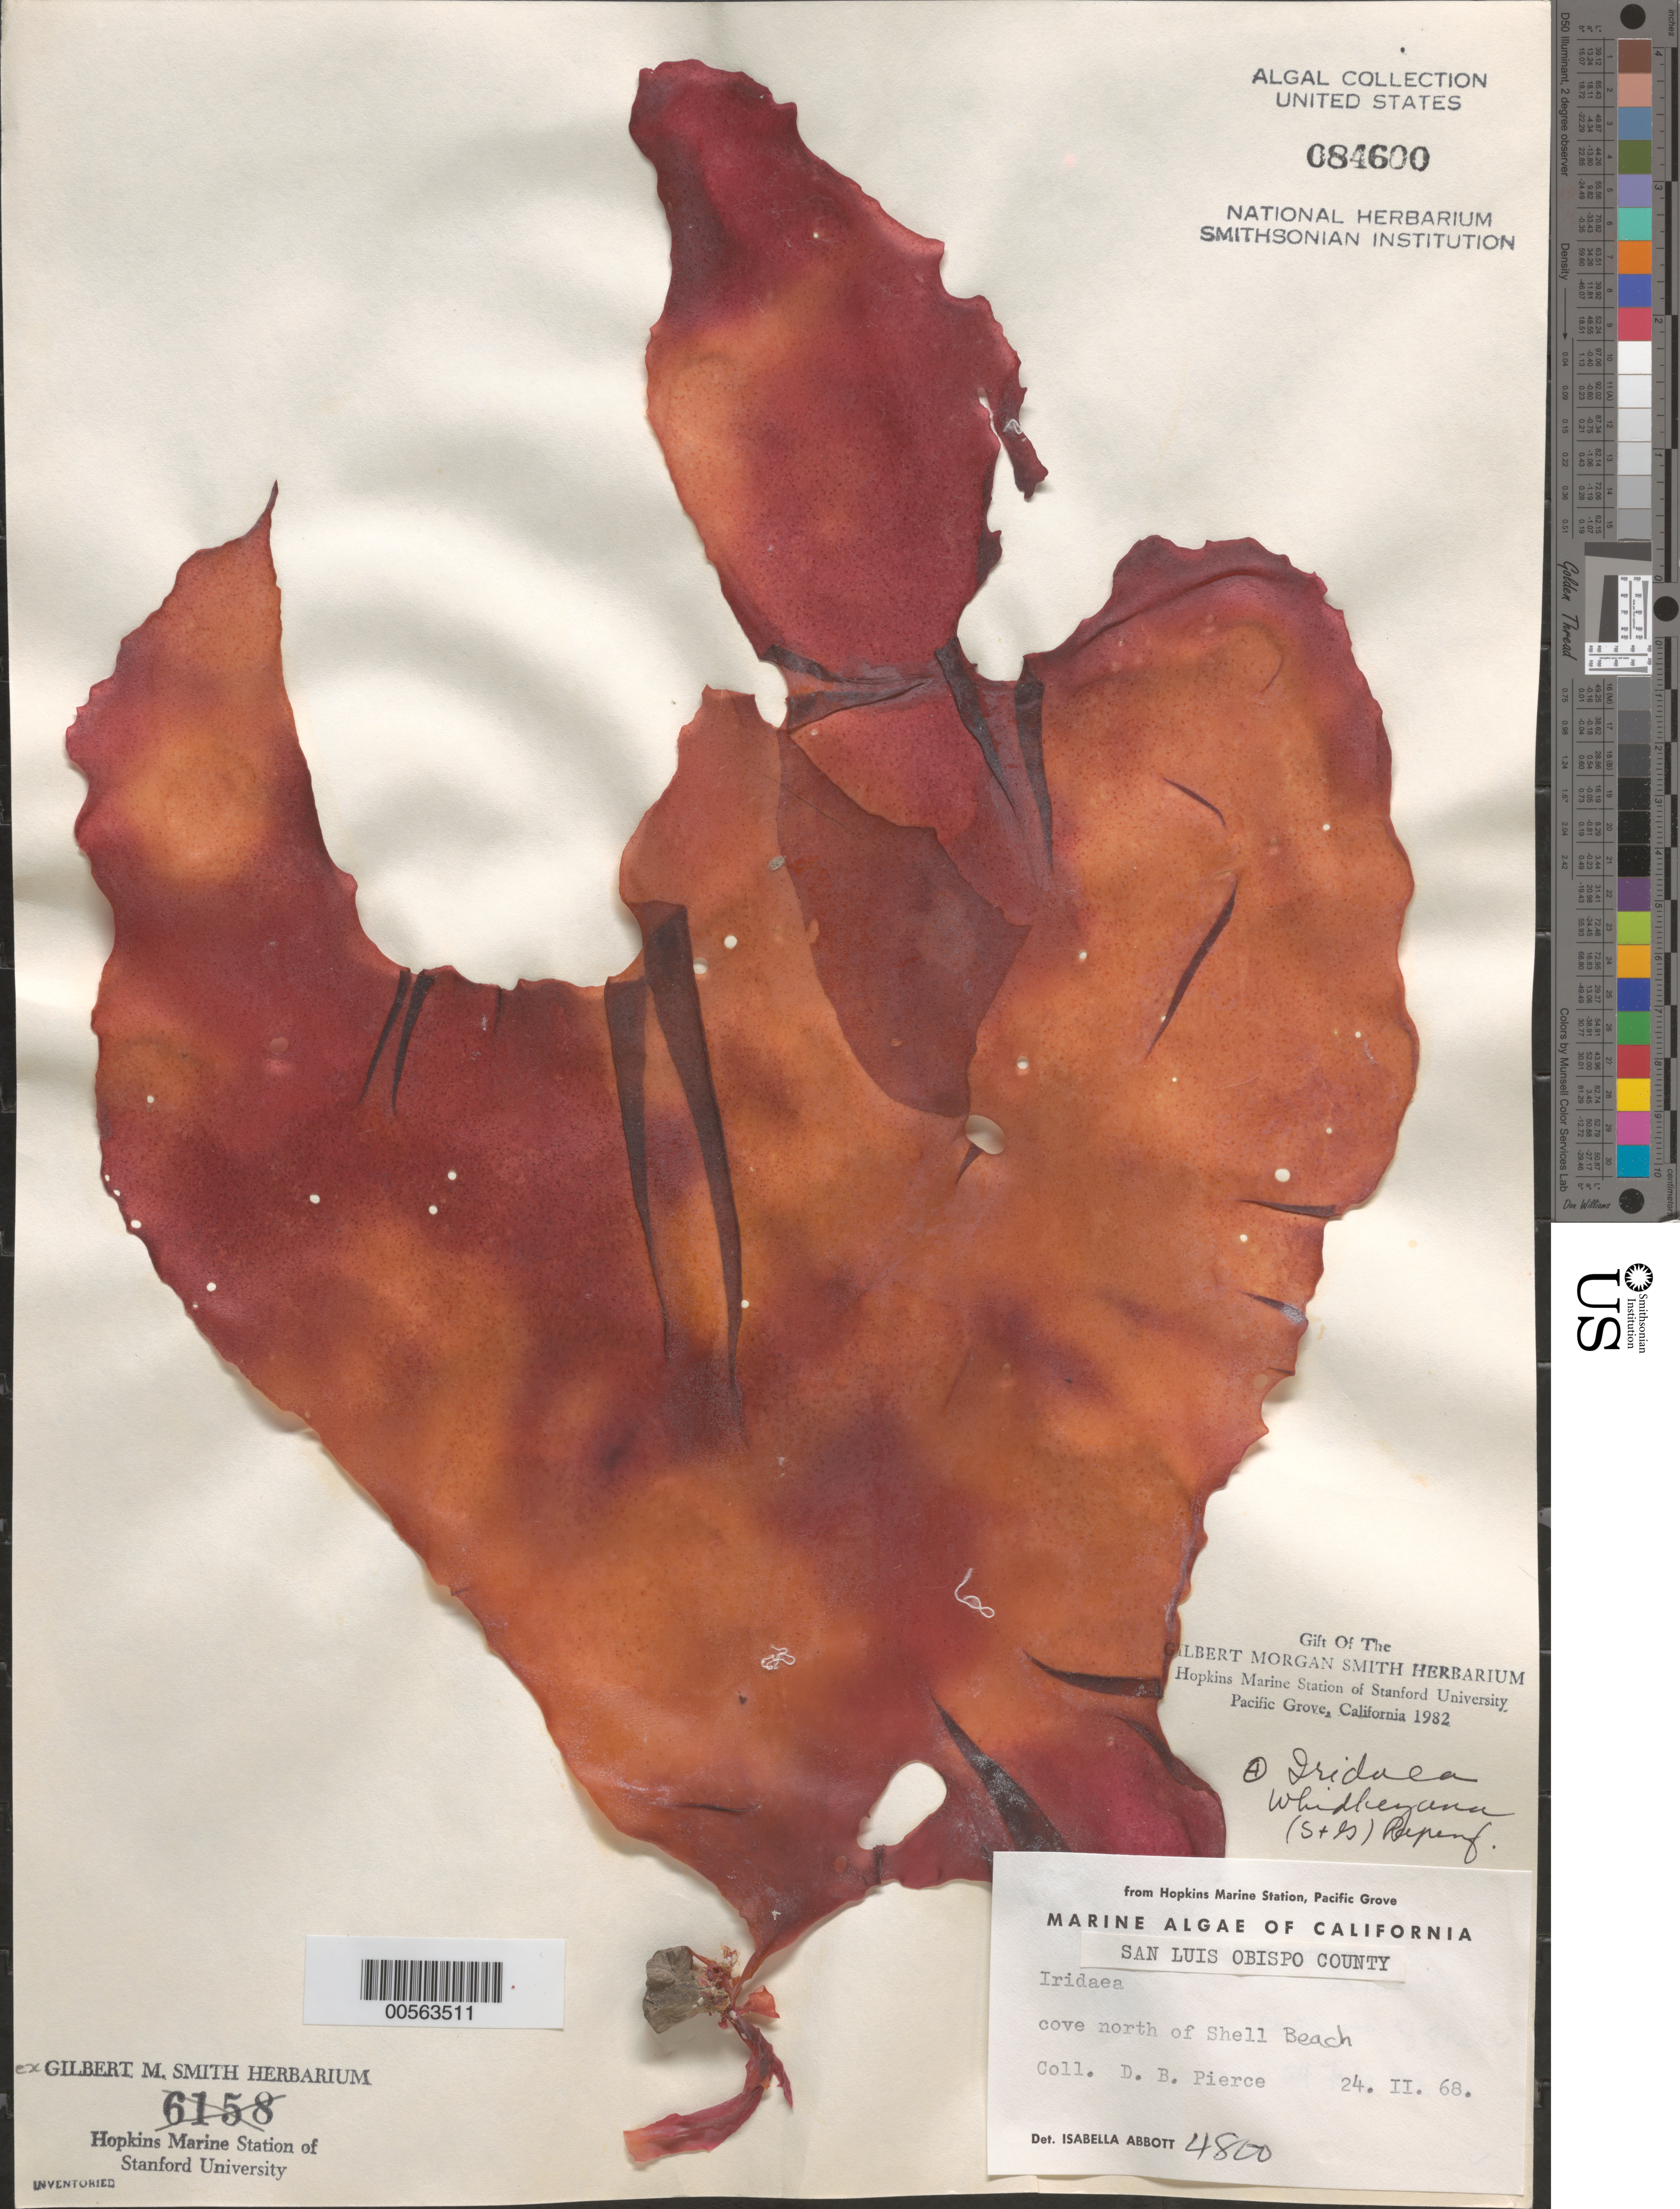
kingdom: Plantae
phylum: Rhodophyta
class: Florideophyceae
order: Gigartinales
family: Gigartinaceae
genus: Mazzaella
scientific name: Mazzaella sanguinea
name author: (Setchell & N.L. Gardner) Hommersand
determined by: Algae name updating Project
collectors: D. Pierce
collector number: IAA 4800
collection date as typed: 24 Feb 1968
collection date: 1968-02-24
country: United States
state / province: California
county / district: San Luis Obispo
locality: Cove north of Shell Beach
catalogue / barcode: US 84600